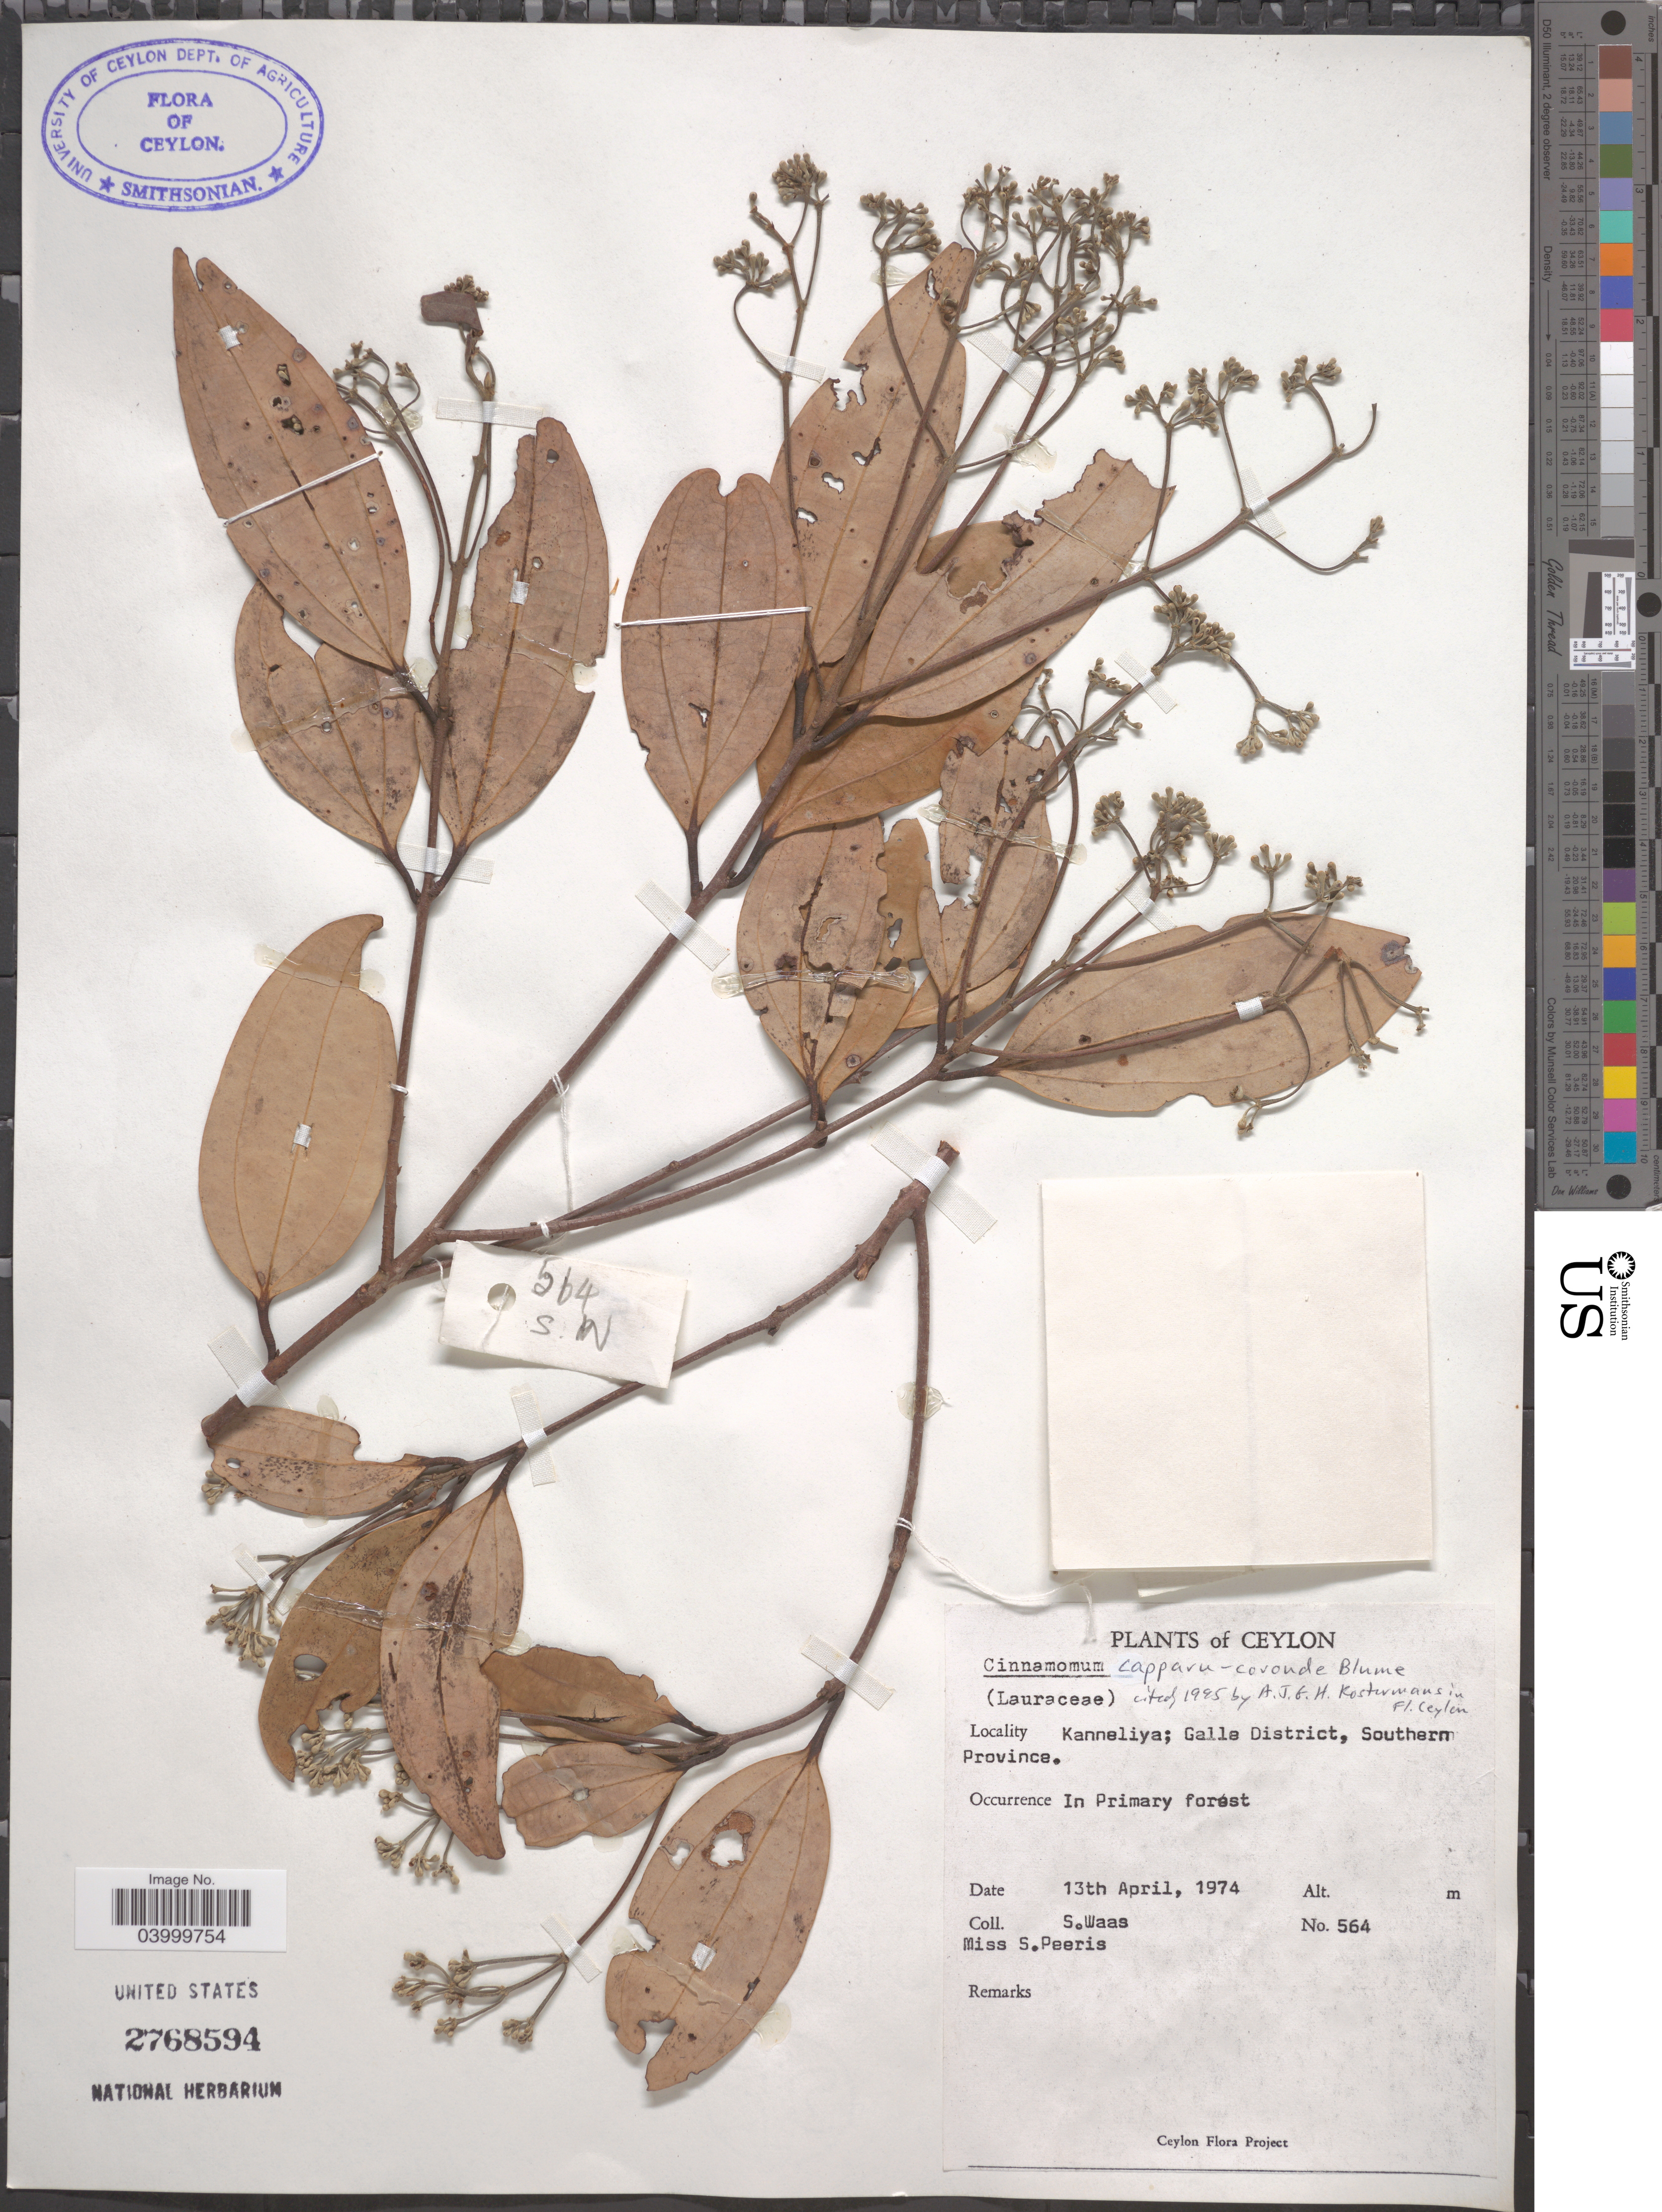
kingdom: Plantae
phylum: Tracheophyta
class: Magnoliopsida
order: Laurales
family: Lauraceae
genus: Cinnamomum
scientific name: Cinnamomum cappara-coronde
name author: Blume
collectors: S. Waas & S. Peeris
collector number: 564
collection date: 1974-04-13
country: Sri Lanka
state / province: Southern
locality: Ceylon. Kanneliya; Galle District.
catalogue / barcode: US 2768594